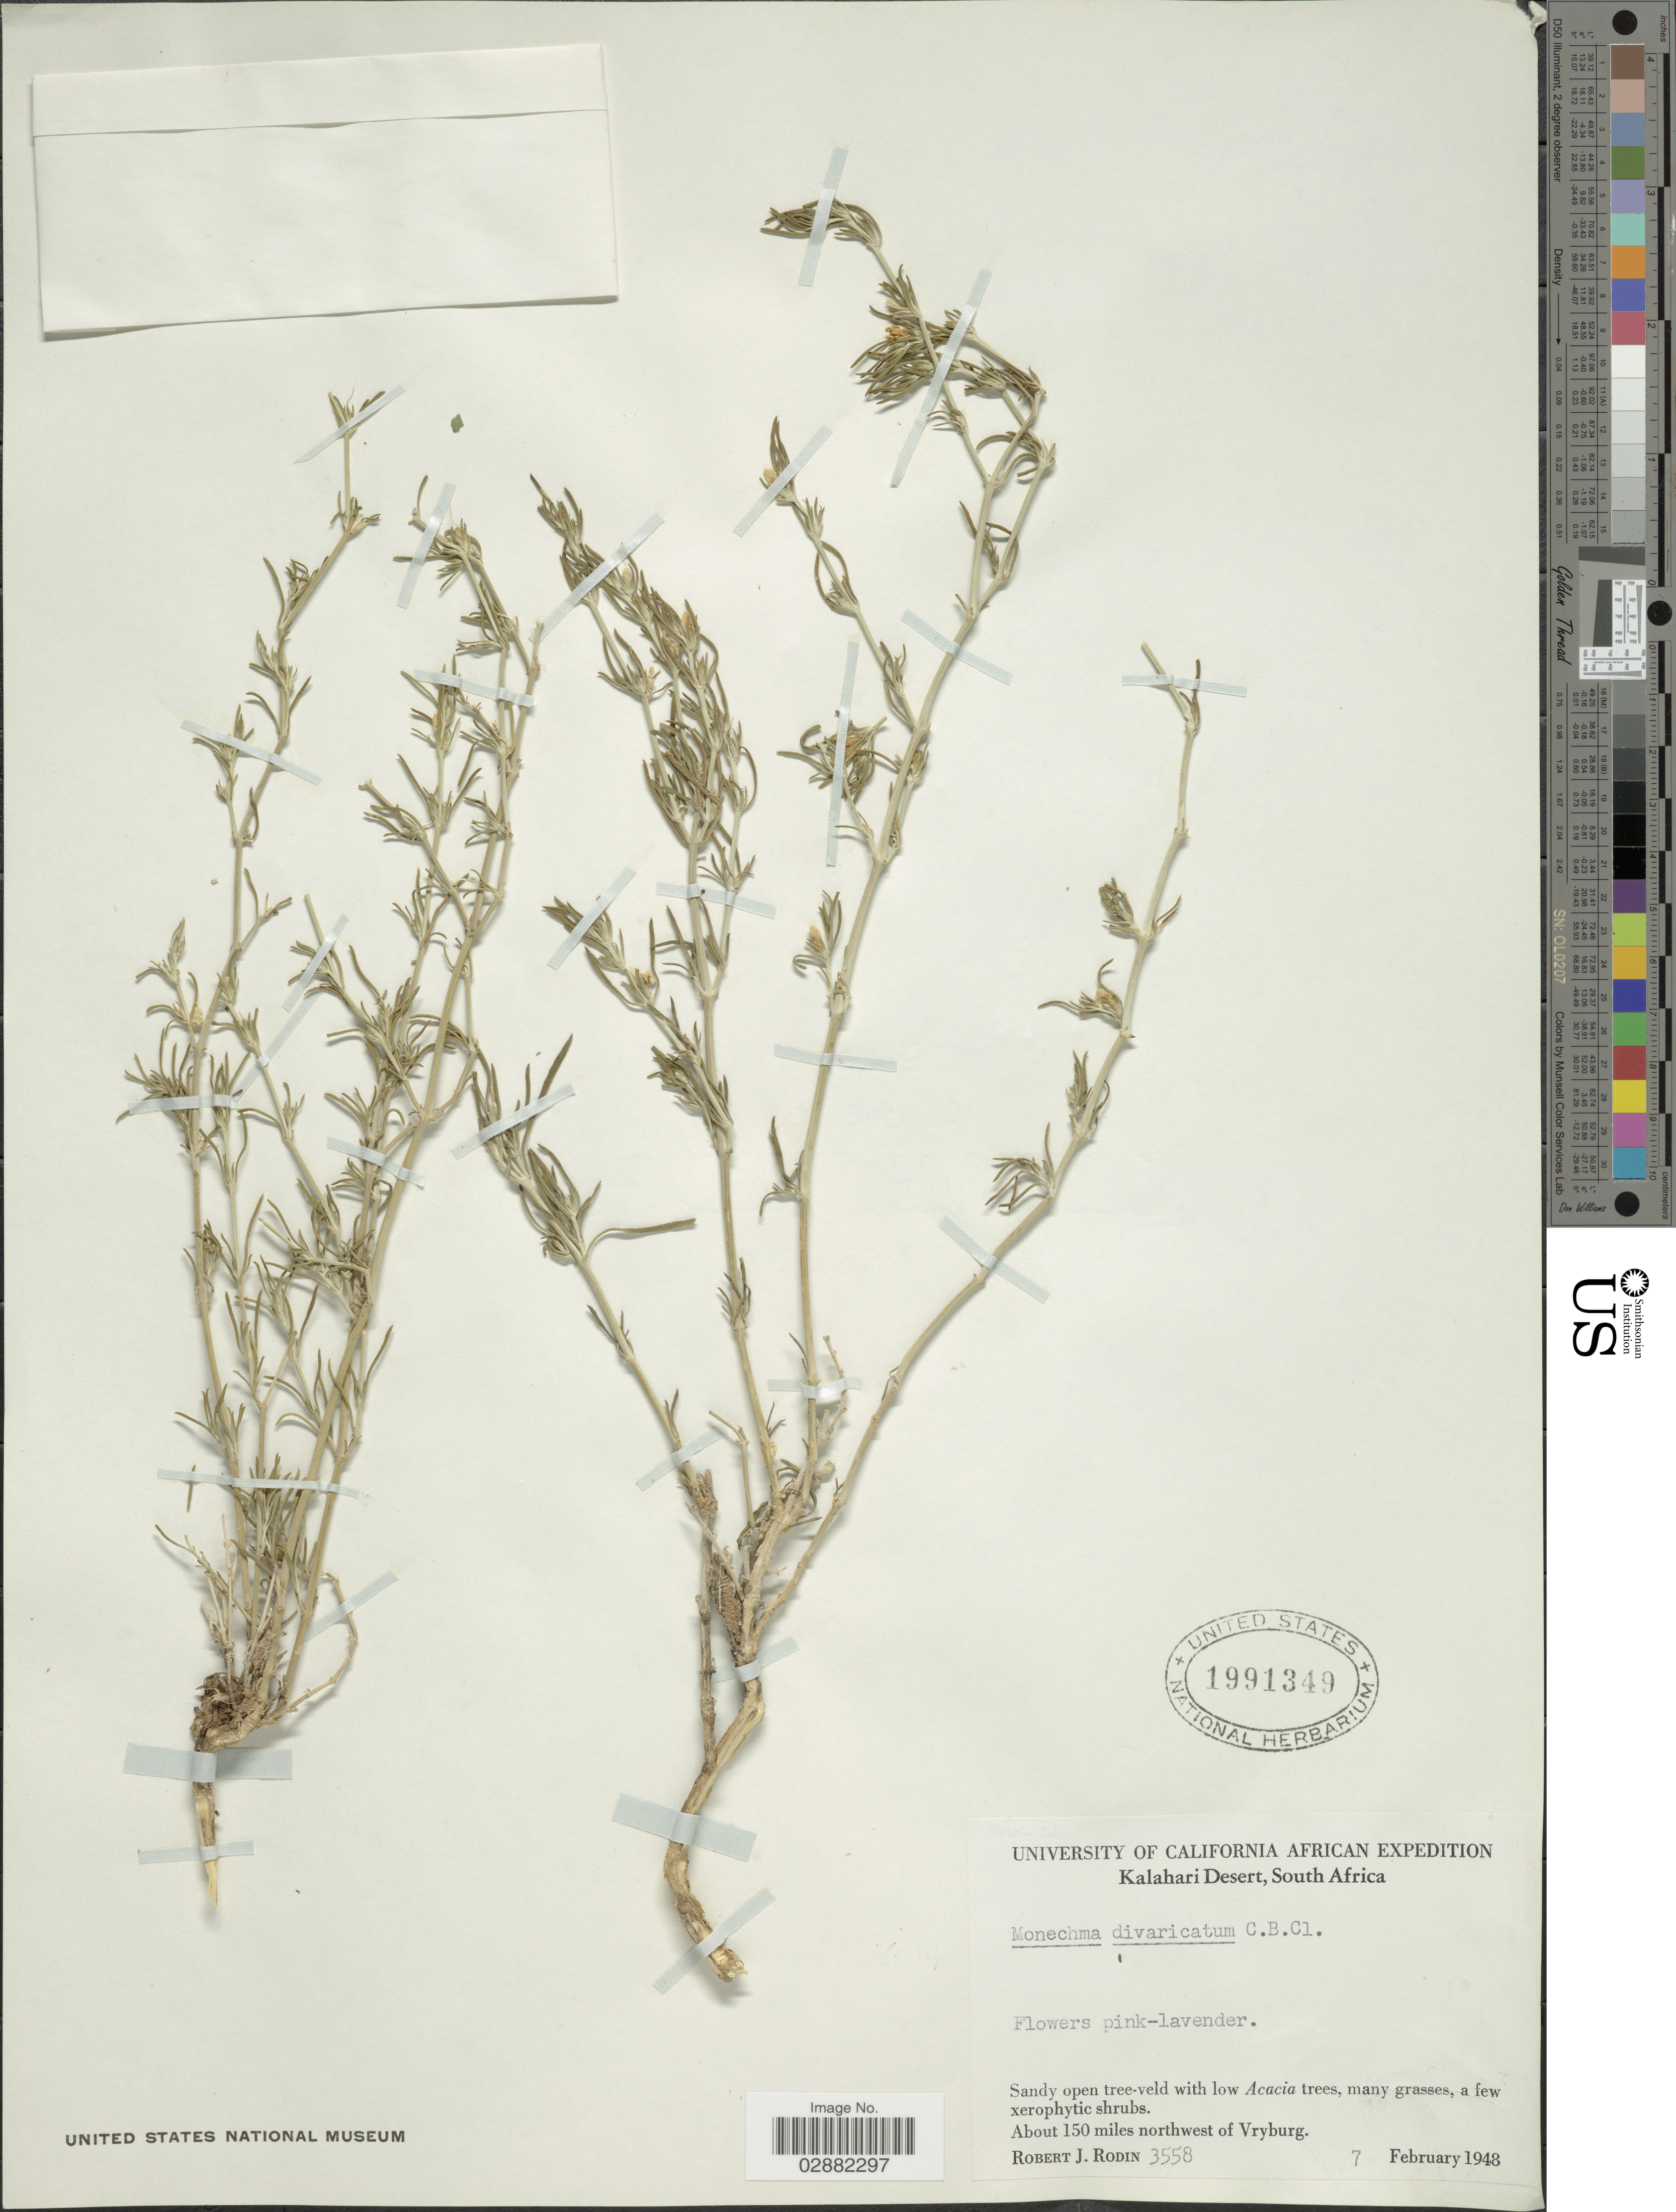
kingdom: Plantae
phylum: Tracheophyta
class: Magnoliopsida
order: Lamiales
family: Acanthaceae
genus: Justicia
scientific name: Justicia divaricata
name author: Willd. ex Nees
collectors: R. J. Rodin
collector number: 3558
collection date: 1948-02-07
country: South Africa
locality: Kalahari Desert, South Africa. About 150 miles northwest of Vryburg.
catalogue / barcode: US 1991349